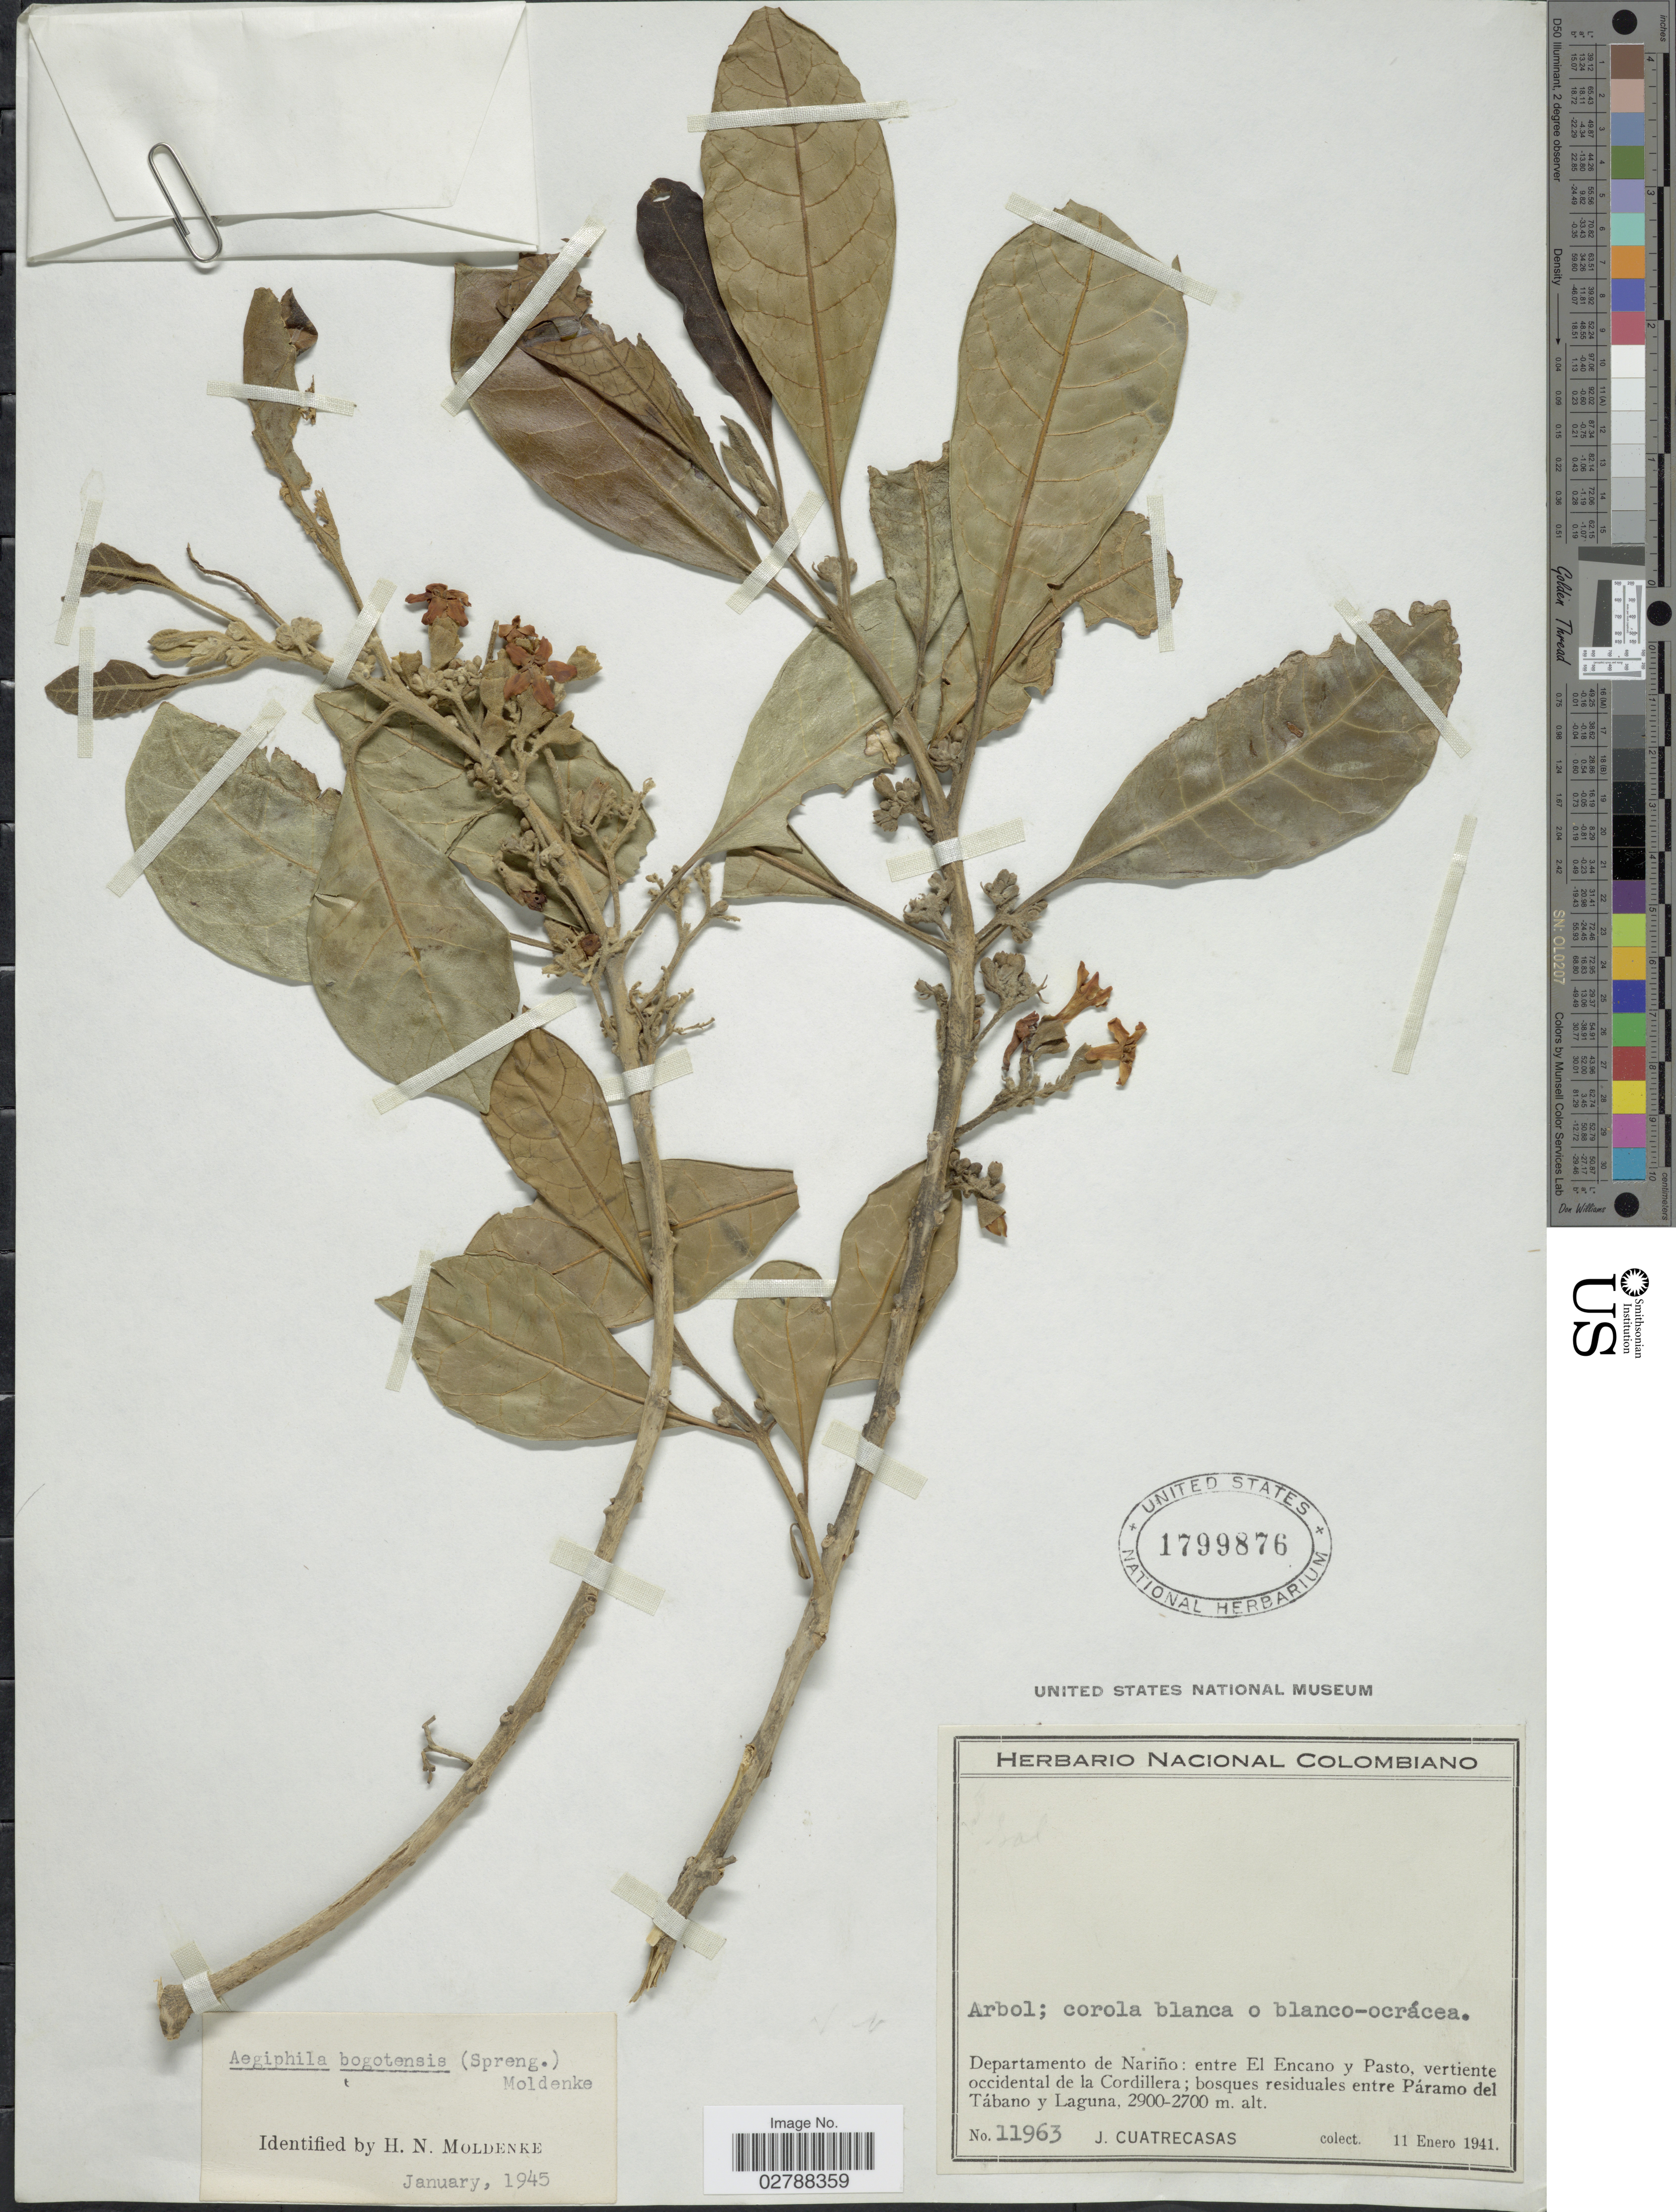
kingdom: Plantae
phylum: Tracheophyta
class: Magnoliopsida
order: Lamiales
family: Lamiaceae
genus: Aegiphila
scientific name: Aegiphila bogotensis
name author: (Spreng.) Moldenke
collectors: J. Cuatrecasas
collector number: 11963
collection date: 1941-01-11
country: Colombia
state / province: Nariño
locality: Departamento de Nariño: entre El Encano y Pasto, vertiente occidental de la Cordillera; bosque residuales entre Páramo del Tábano y Laguna.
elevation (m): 2700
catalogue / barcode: US 1799876